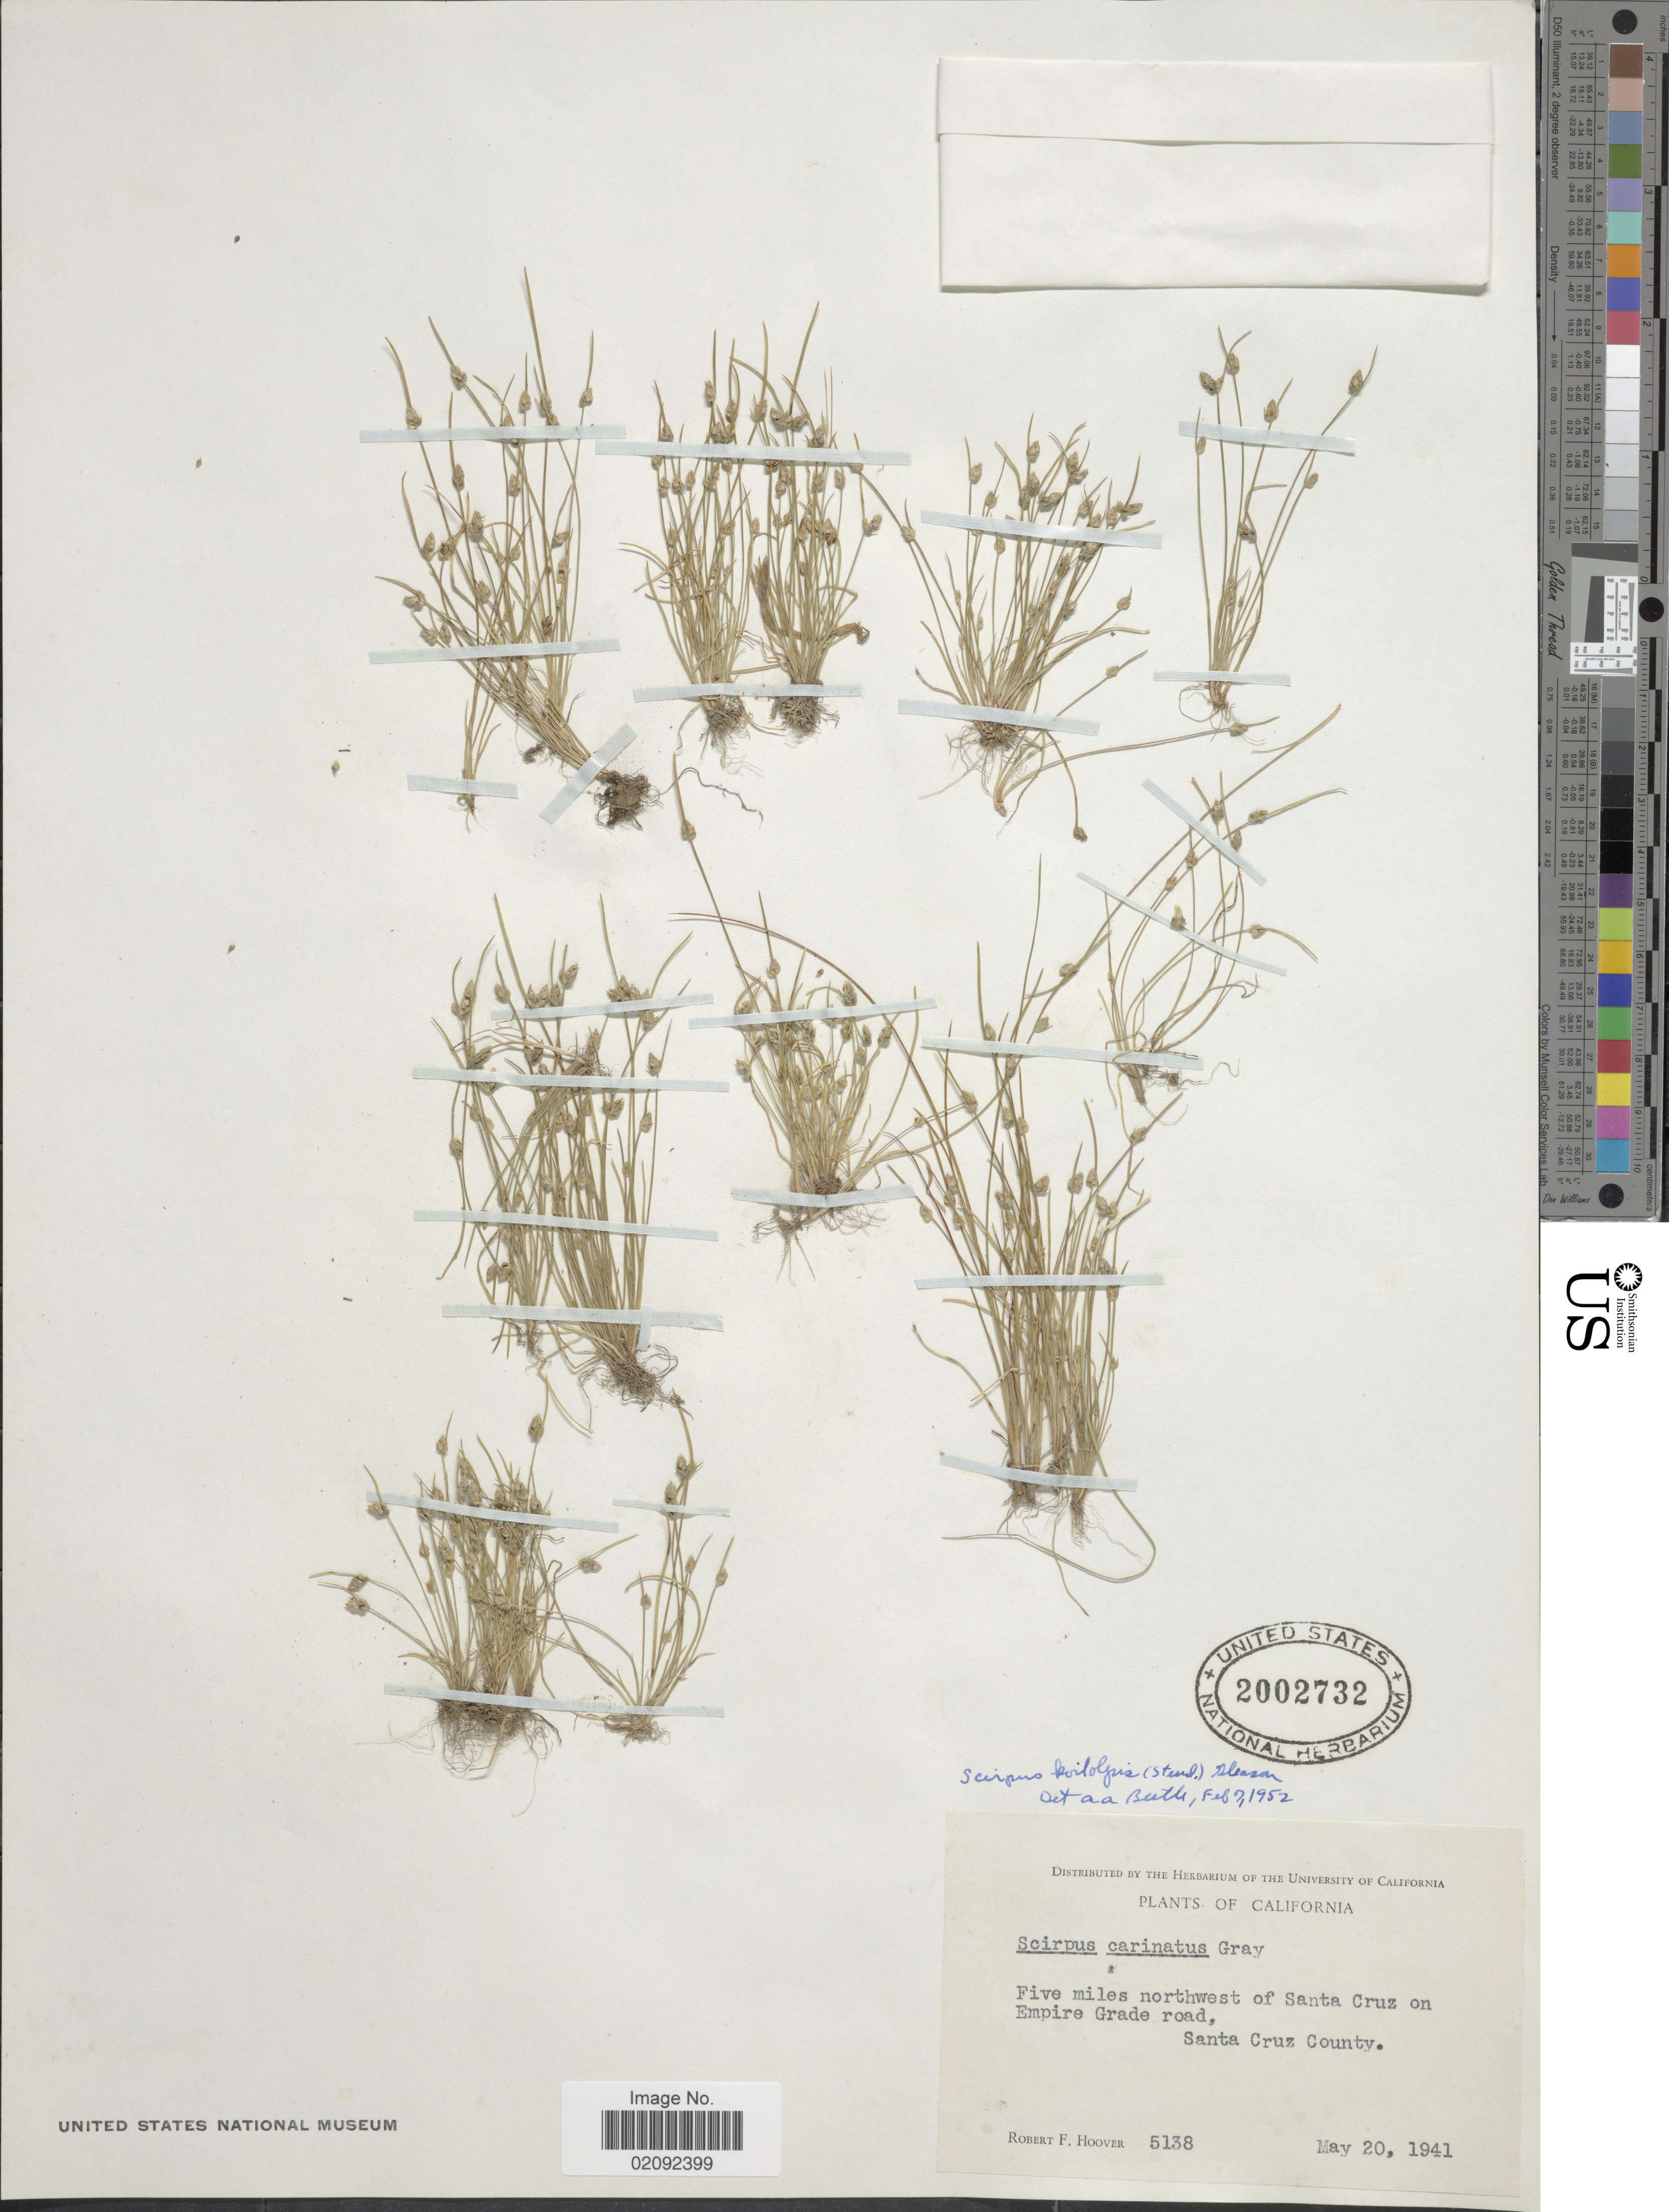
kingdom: Plantae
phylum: Tracheophyta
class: Liliopsida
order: Poales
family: Cyperaceae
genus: Isolepis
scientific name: Isolepis carinata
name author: Hook. & Arn. ex Torr.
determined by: Strong, M. T., (US), Smithsonian Institution - National Museum of Natural History (UNITED STATES)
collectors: J. T. Howell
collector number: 5138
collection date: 1941-05-20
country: United States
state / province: California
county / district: Santa Cruz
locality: Five miles northwest of Santa Cruz on Empire Grade road, Santa Cruz County.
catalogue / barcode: US 2002732